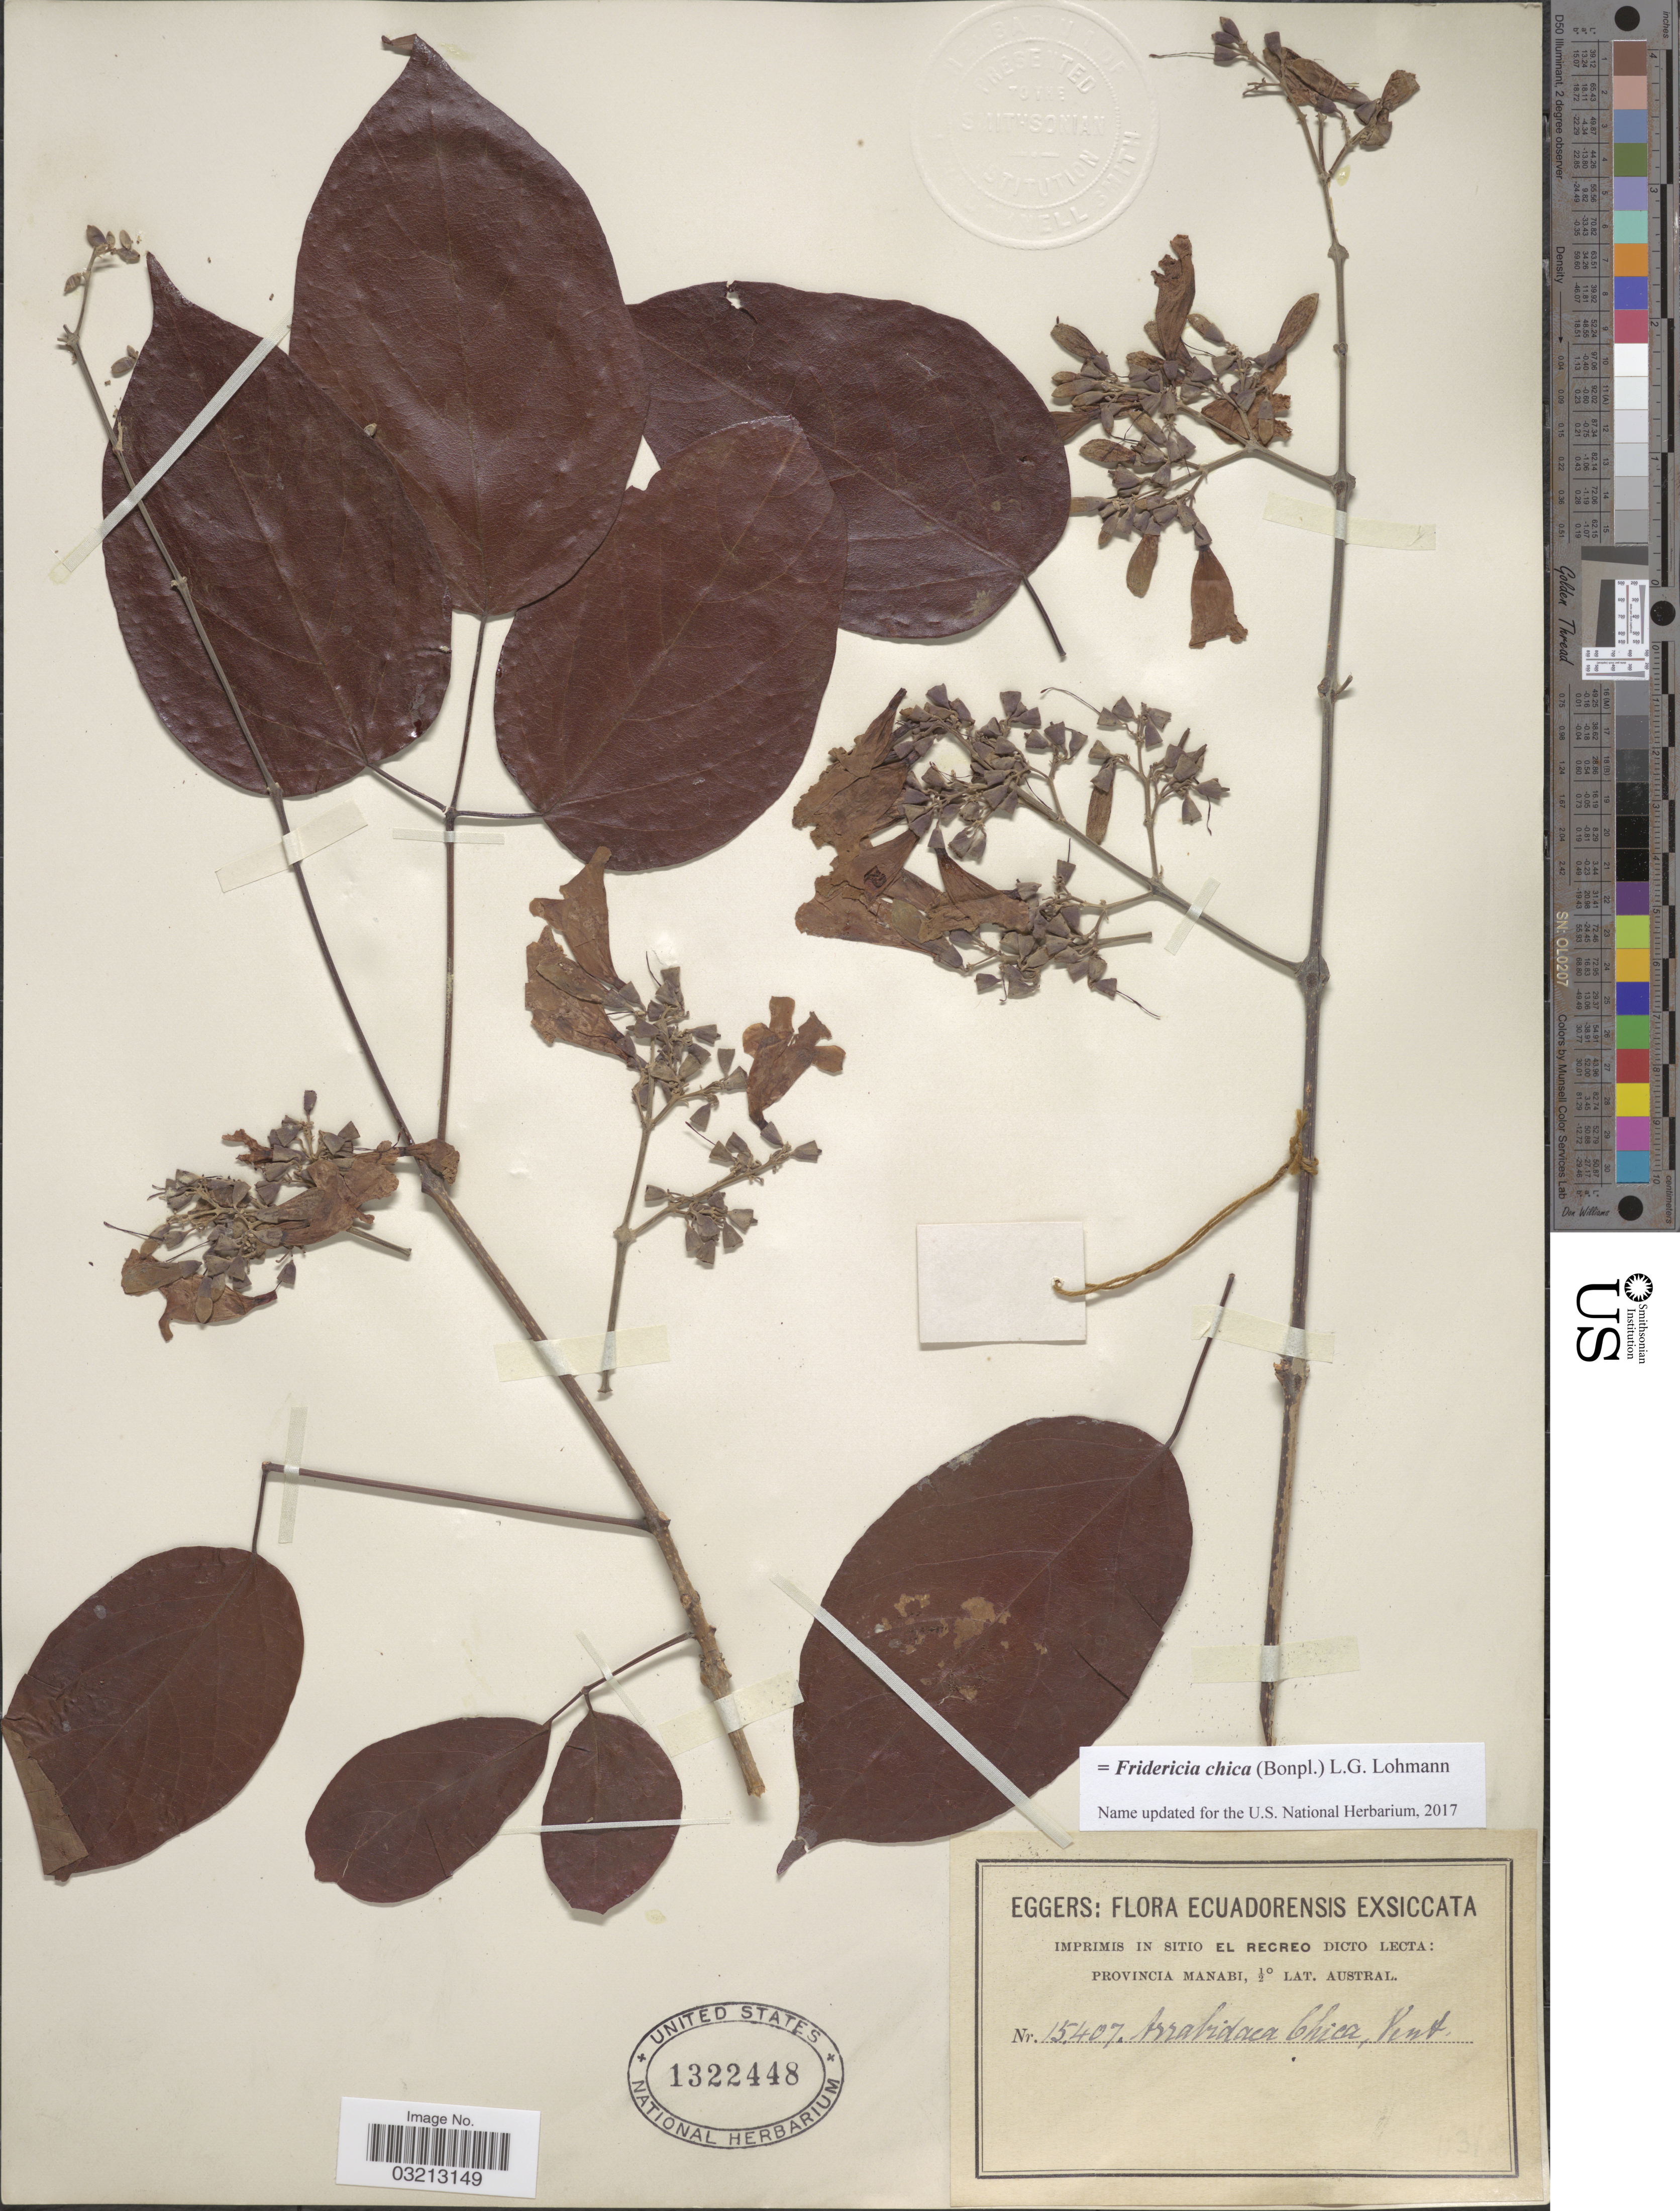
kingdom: Plantae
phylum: Tracheophyta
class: Magnoliopsida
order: Lamiales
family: Bignoniaceae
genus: Fridericia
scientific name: Fridericia chica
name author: (Bonpl.) L.G. Lohmann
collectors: -. Eggers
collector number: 15407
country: Ecuador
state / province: Manabí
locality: Ecuadorensis Exsiccata. Imprimis in sitio El Recreo Dicto Lecta. Austral [unsure placement].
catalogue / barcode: US 1322448